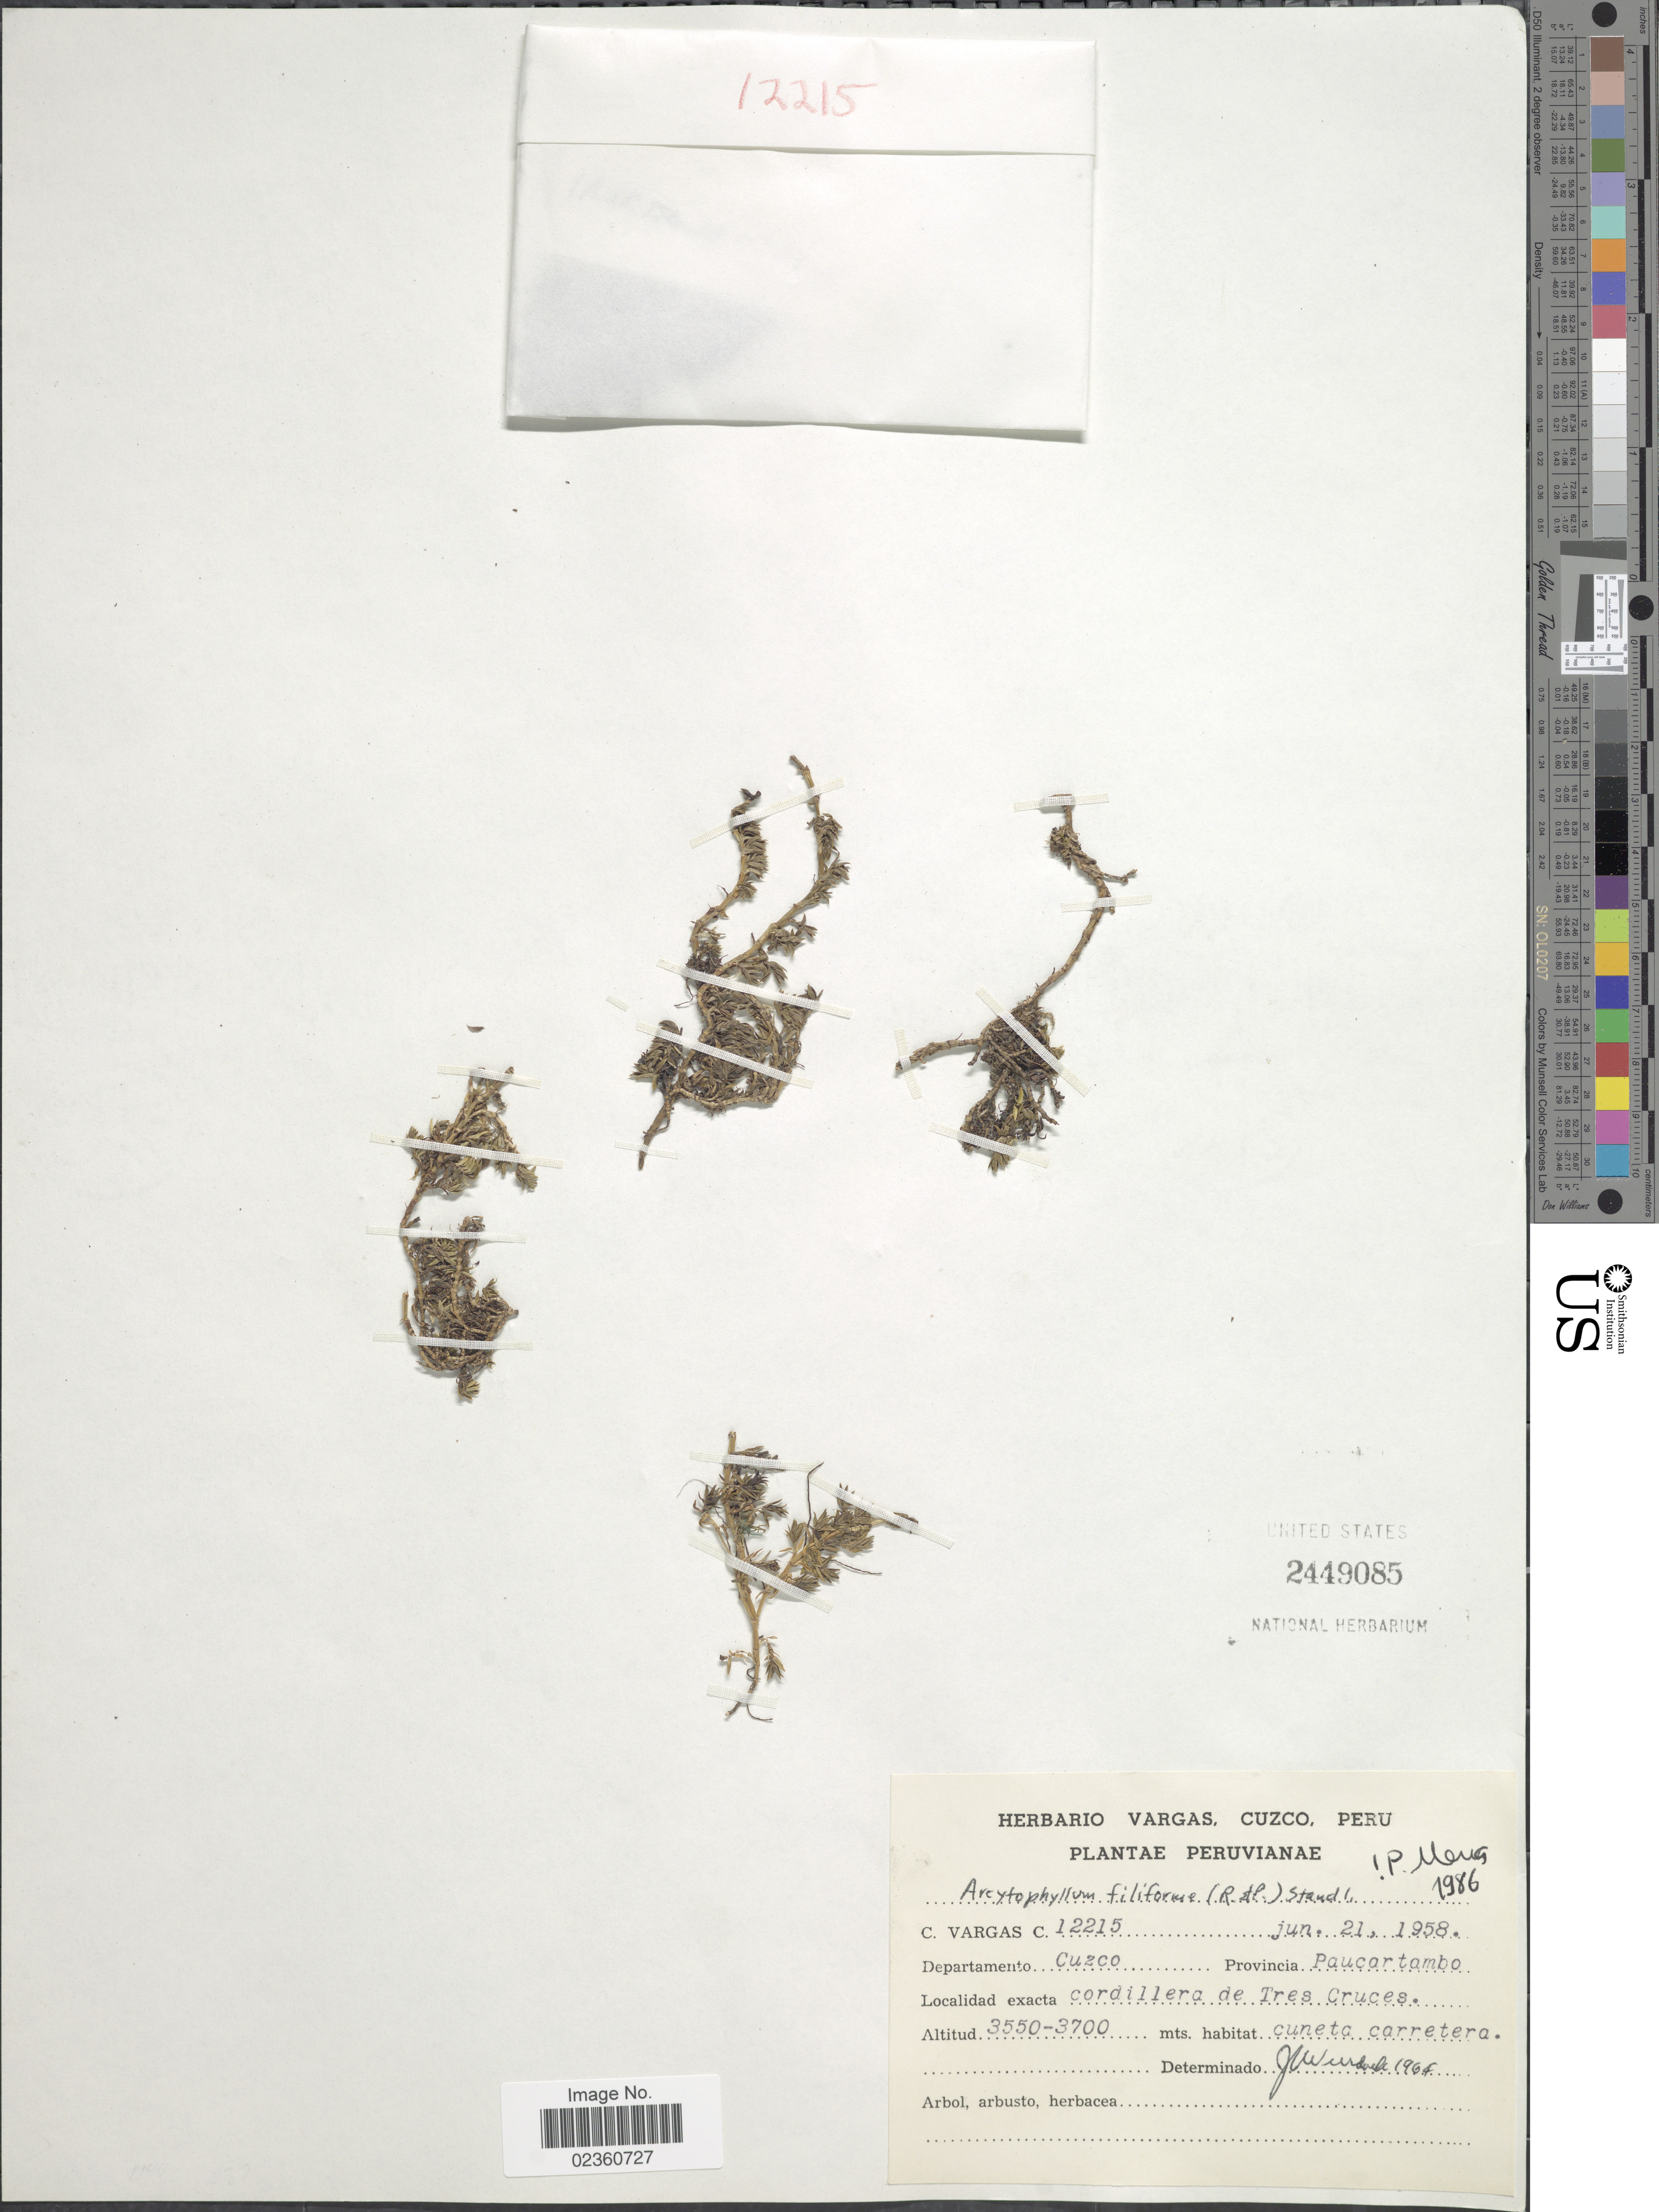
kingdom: Plantae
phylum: Tracheophyta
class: Magnoliopsida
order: Gentianales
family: Rubiaceae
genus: Arcytophyllum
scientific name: Arcytophyllum thymifolium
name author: (Ruiz & Pav.) Standl.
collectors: C. Vargas Calderón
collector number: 12215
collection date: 1958-06-21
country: Peru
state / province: Cusco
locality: Departamento Cuzco, Provincia Paucartambo, cordillera de Tres Cruces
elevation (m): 3550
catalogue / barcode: US 2449085